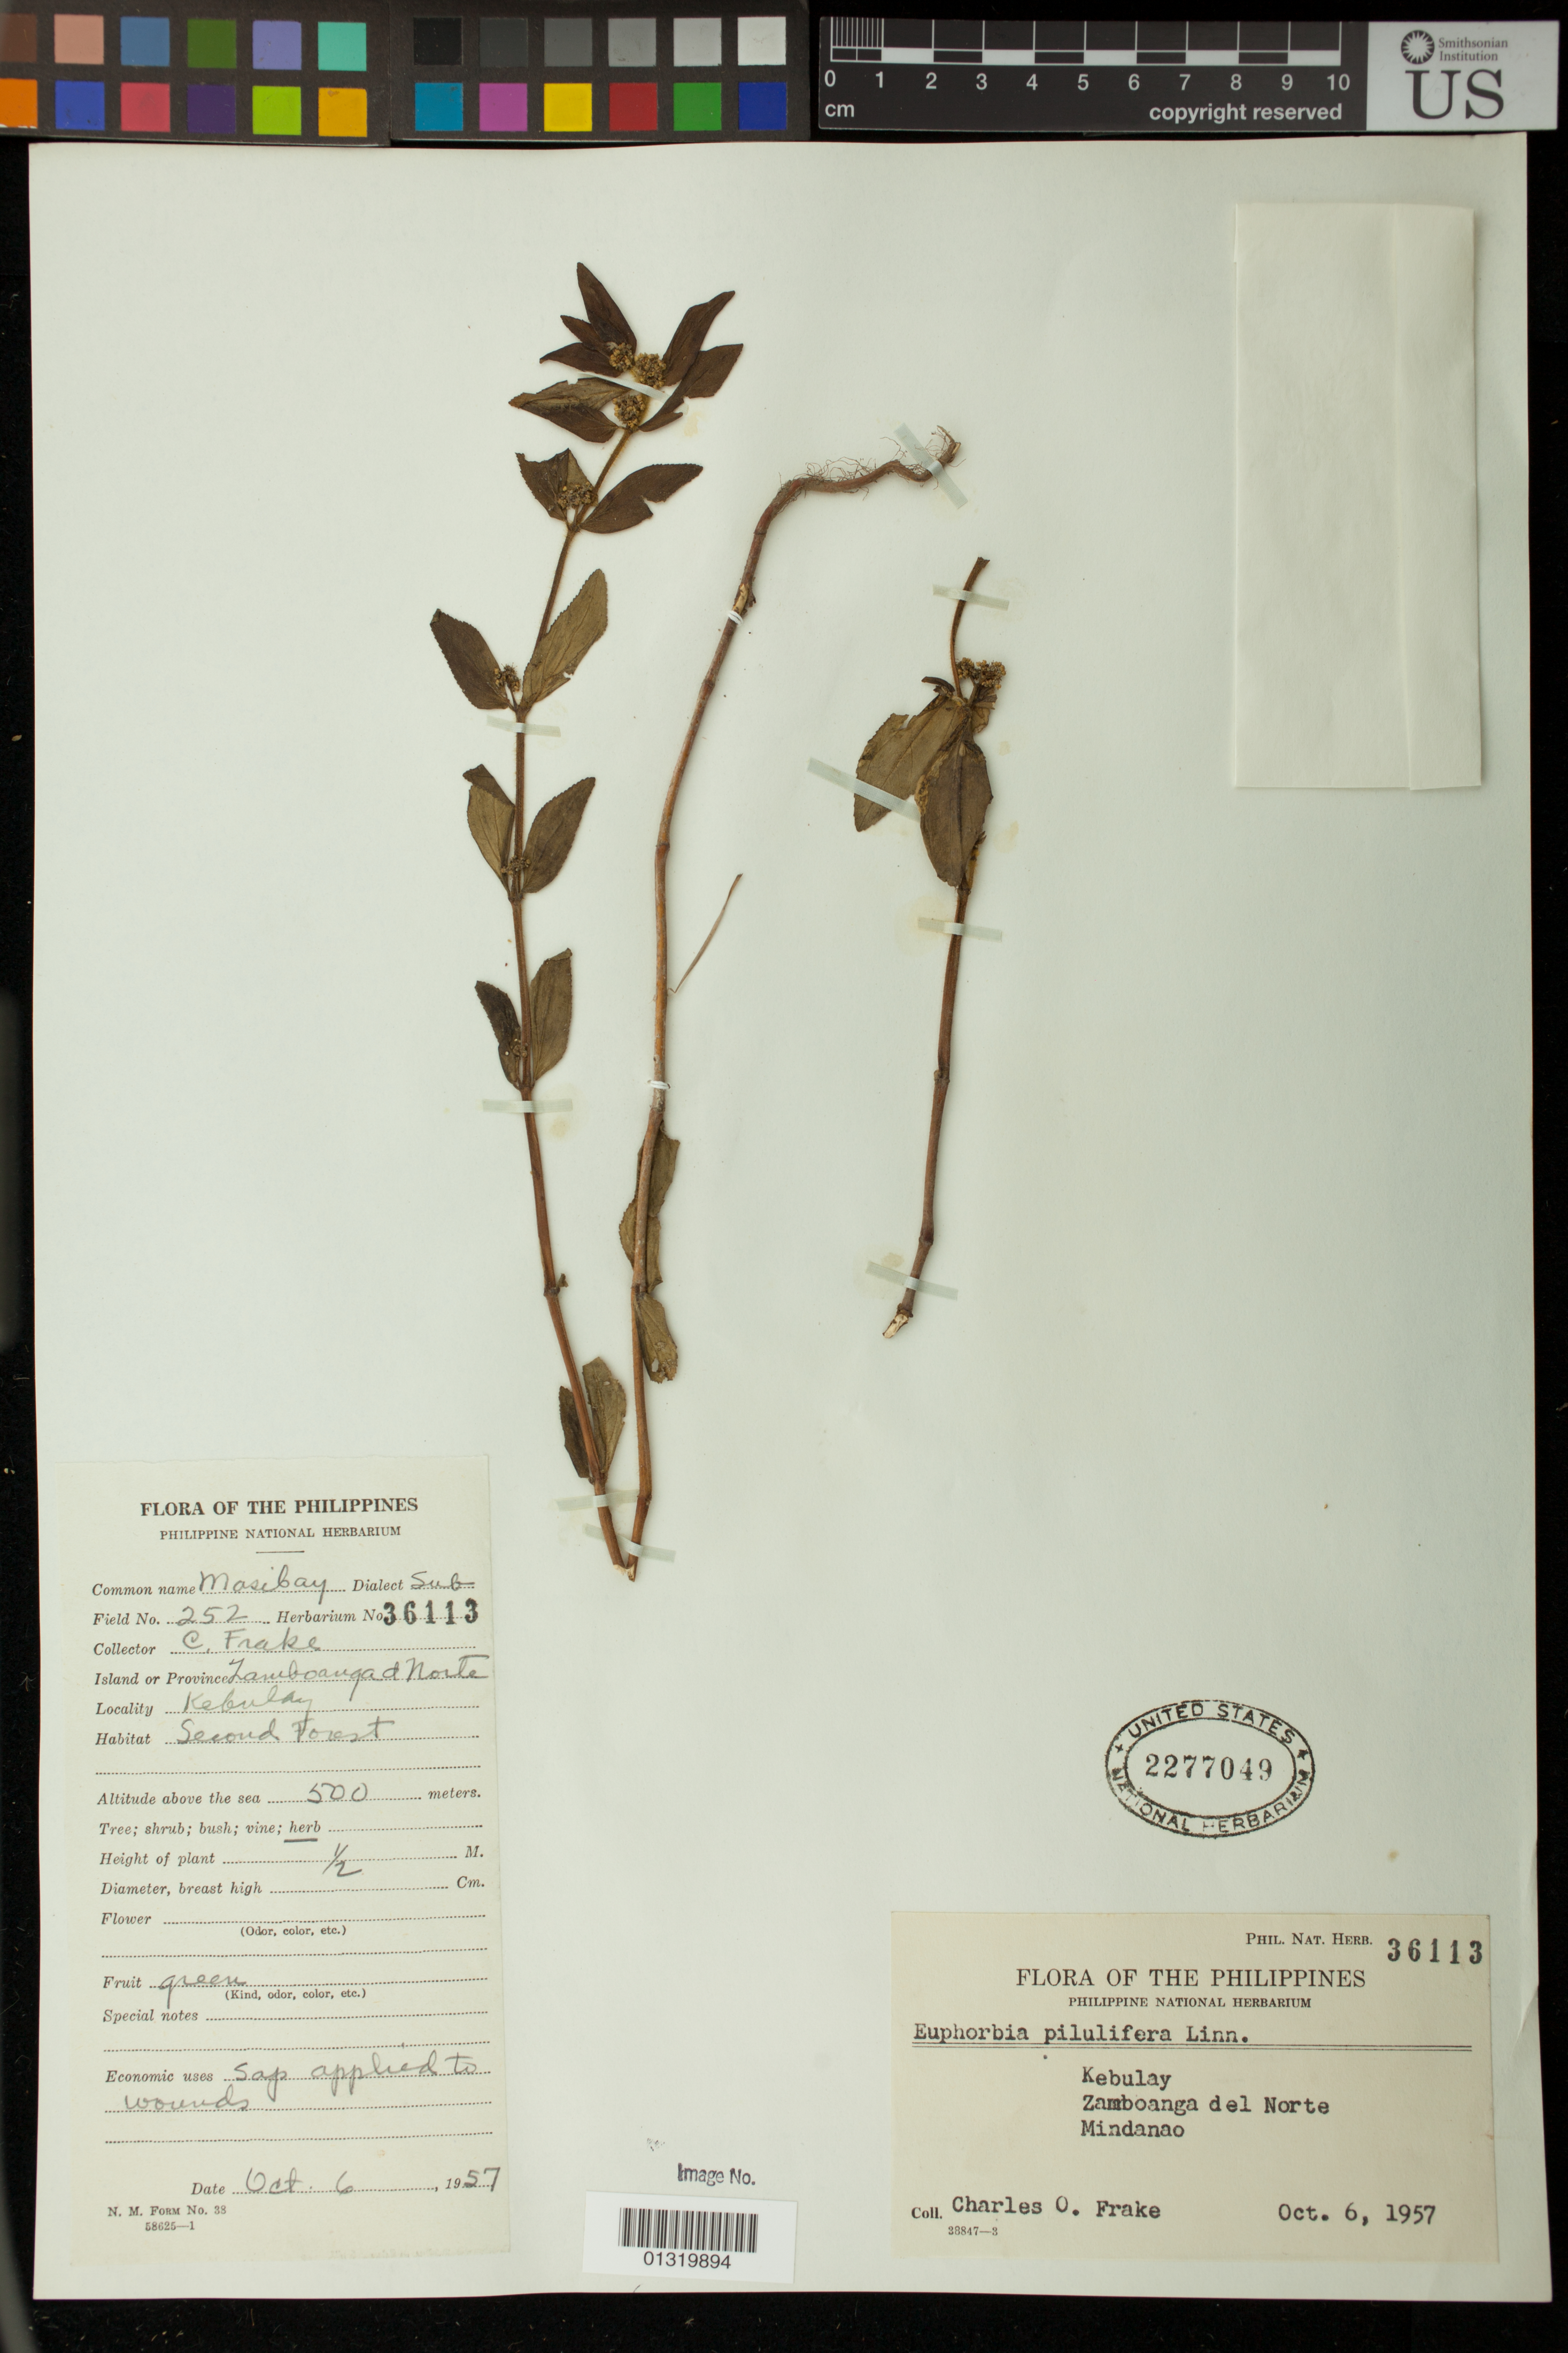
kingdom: Plantae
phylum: Tracheophyta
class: Magnoliopsida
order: Malpighiales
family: Euphorbiaceae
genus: Euphorbia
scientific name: Euphorbia hirta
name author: L.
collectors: C. O. Frake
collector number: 252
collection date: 1957-10-06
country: Philippines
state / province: Zamboanga Peninsula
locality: Kebulay; Zamboanga del Norte; Mindanao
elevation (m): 500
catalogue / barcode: US 2277049